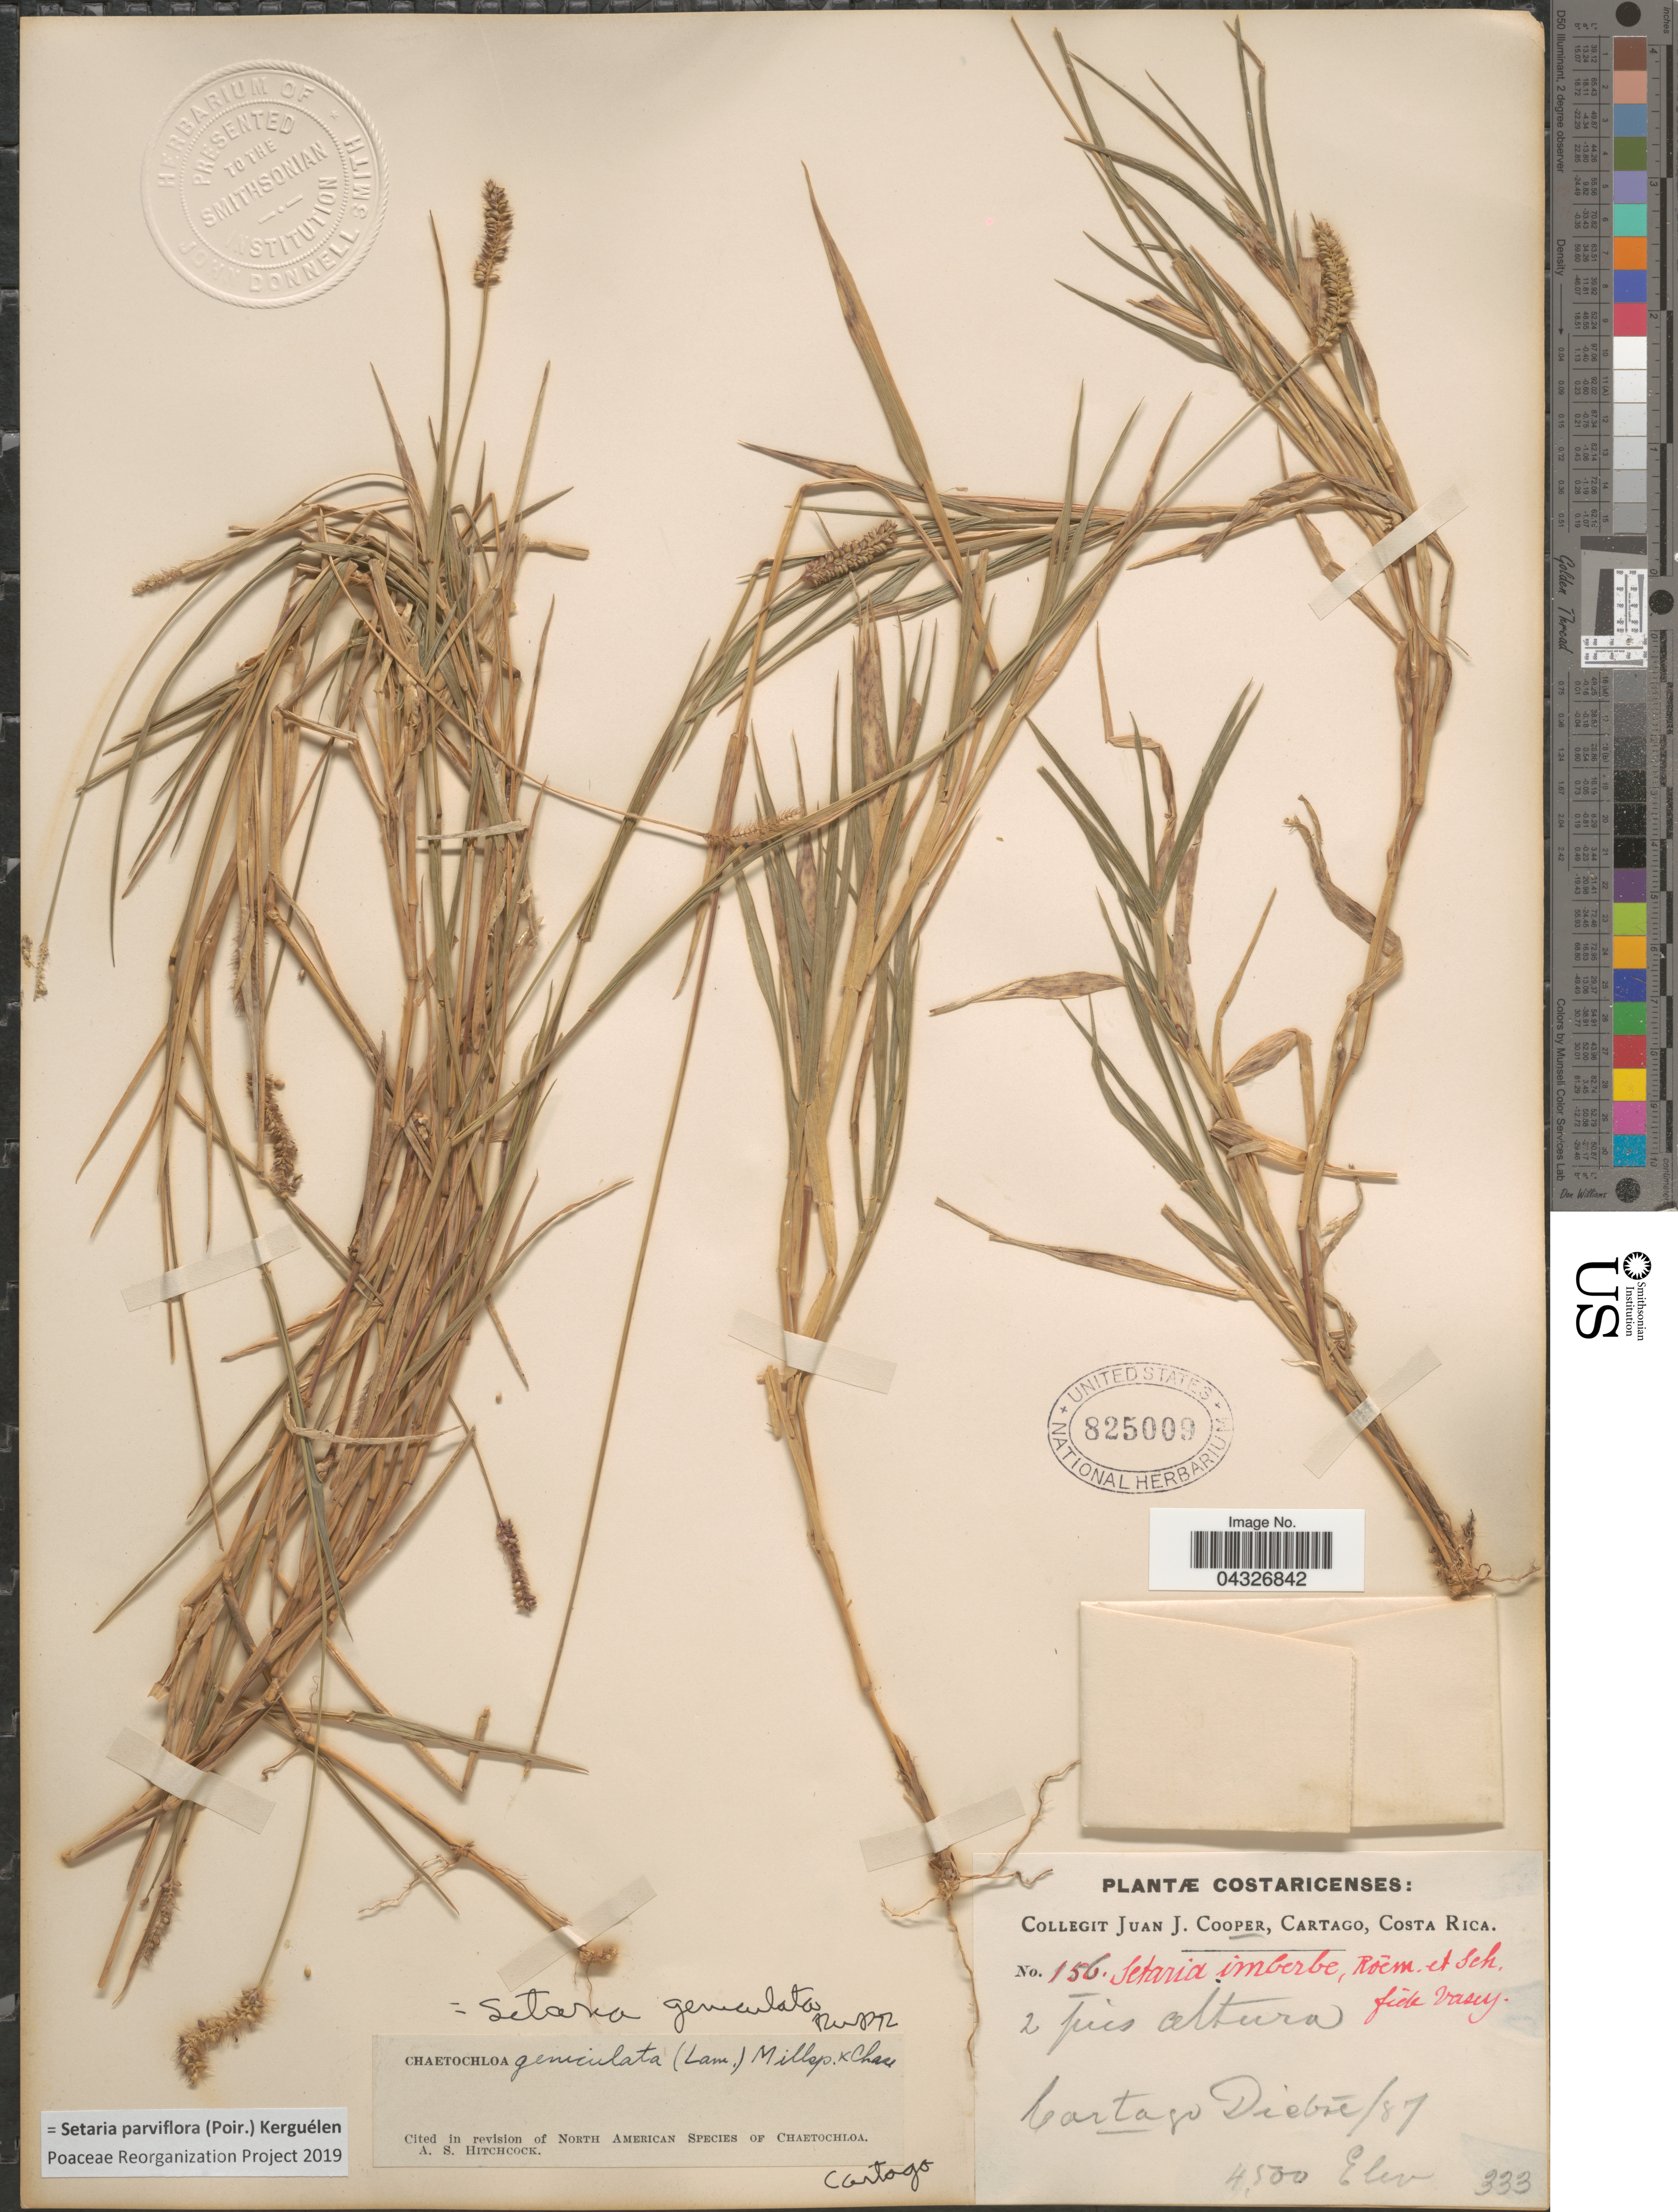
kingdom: Plantae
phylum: Tracheophyta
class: Liliopsida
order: Poales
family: Poaceae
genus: Setaria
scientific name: Setaria parviflora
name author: (Poir.) Kerguélen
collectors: J. J. Cooper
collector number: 156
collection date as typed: Transcribed d/m/y: /12/87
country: Costa Rica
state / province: Cartago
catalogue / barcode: US 825009